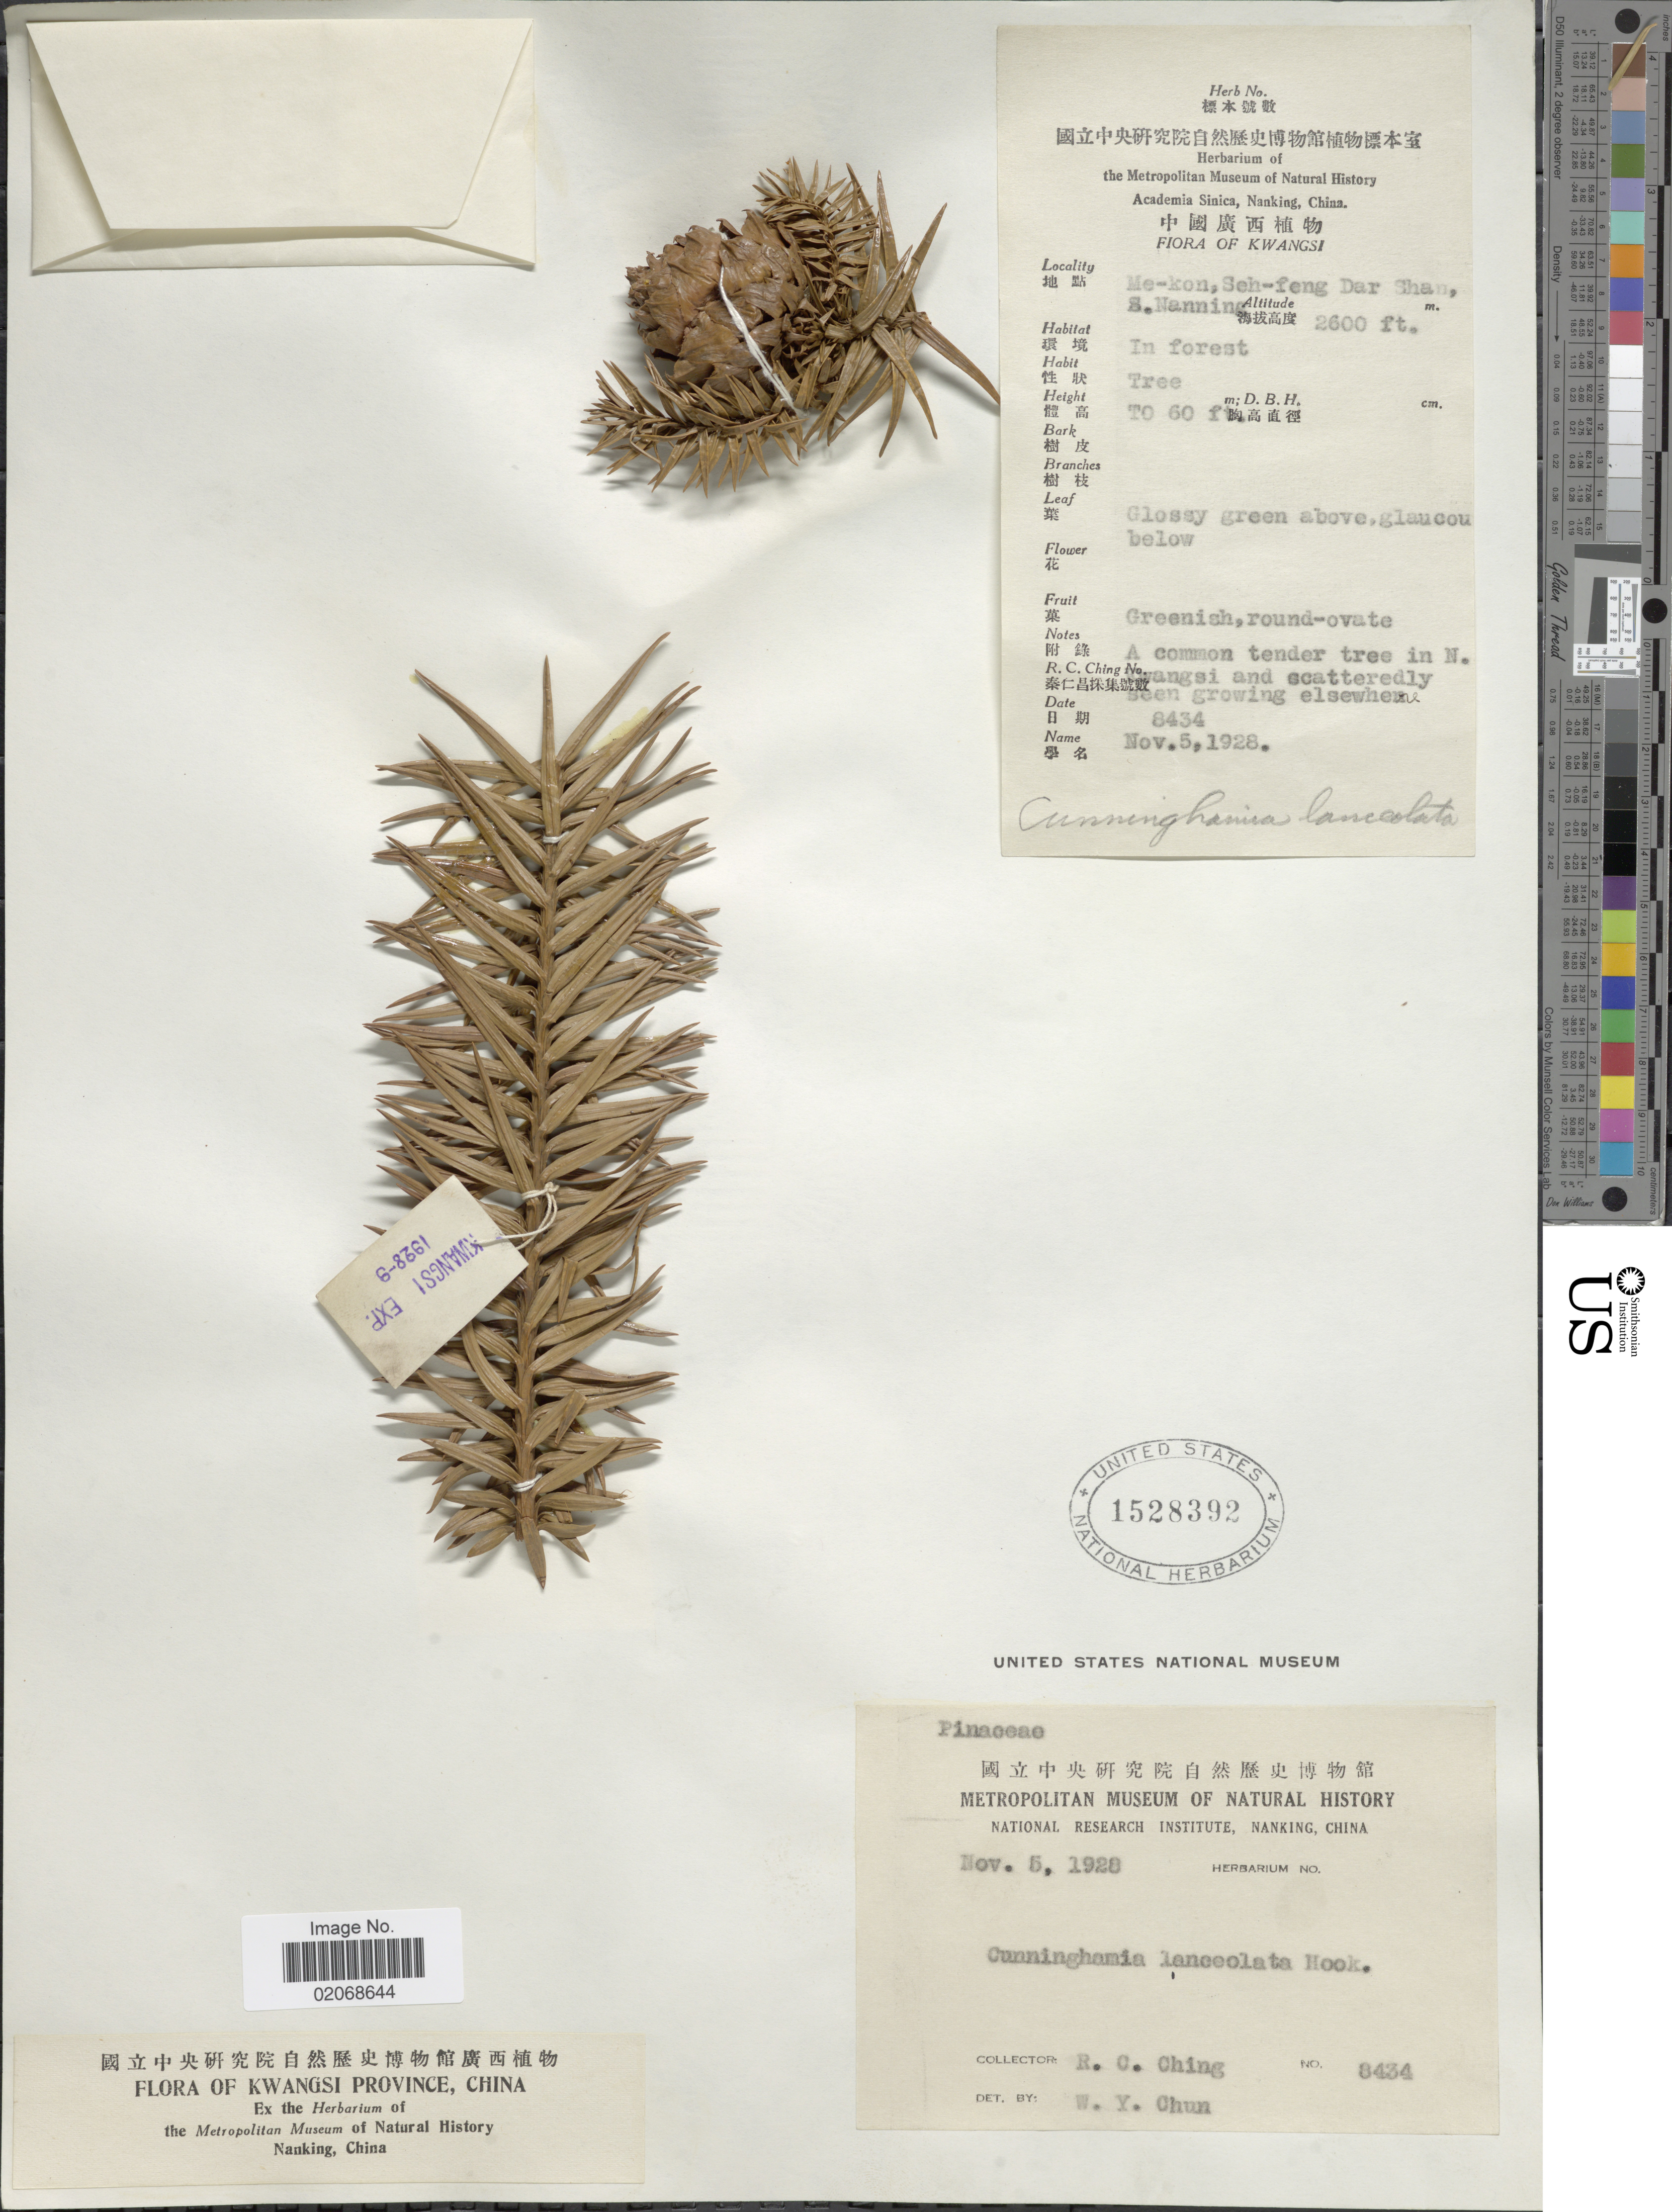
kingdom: Plantae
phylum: Tracheophyta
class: Pinopsida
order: Pinales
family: Cupressaceae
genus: Cunninghamia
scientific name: Cunninghamia lanceolata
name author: (Lamb.) Hook.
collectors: R. C. Ching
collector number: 8434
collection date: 1928-11-05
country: China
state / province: Guangxi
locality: Kwangsi Province, Me-kon, Seh-feng dar Shan, S. Nanning, in forest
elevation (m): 792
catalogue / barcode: US 1528392